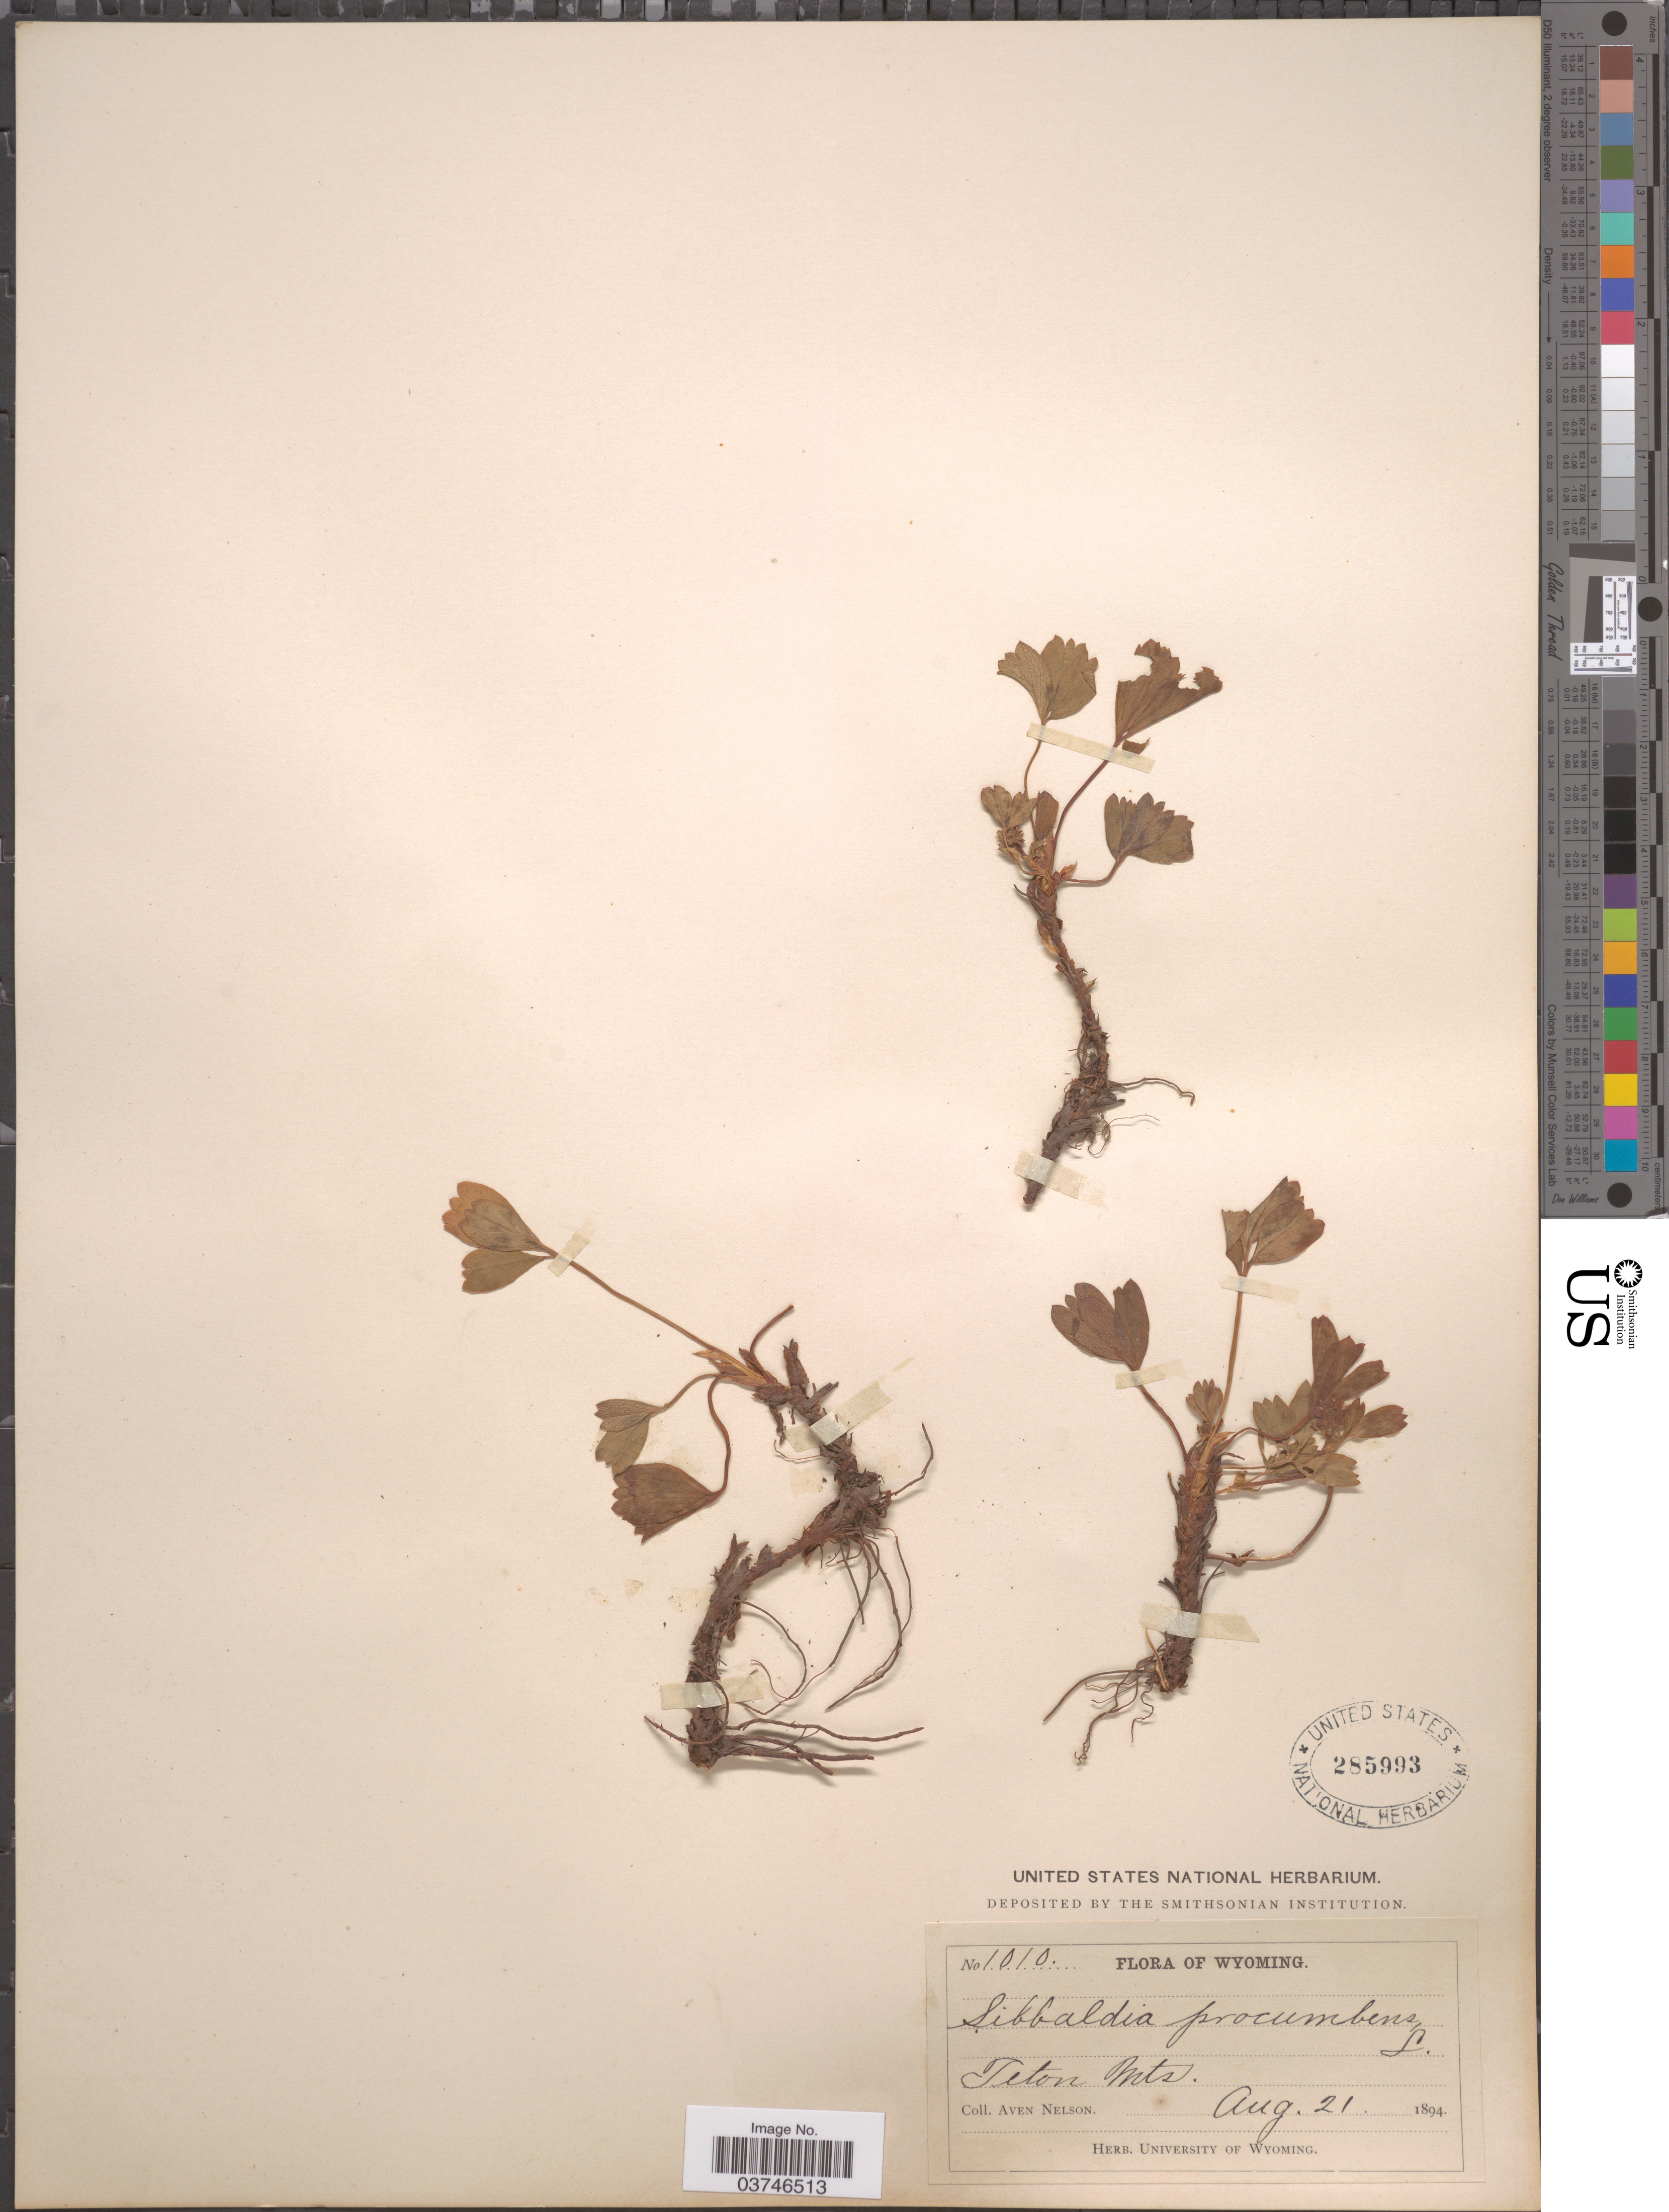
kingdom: Plantae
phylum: Tracheophyta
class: Magnoliopsida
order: Rosales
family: Rosaceae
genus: Sibbaldia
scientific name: Sibbaldia procumbens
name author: L.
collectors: A. Nelson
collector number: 1010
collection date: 1894-08-21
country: United States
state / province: Wyoming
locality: Teton Mts.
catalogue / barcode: US 285993